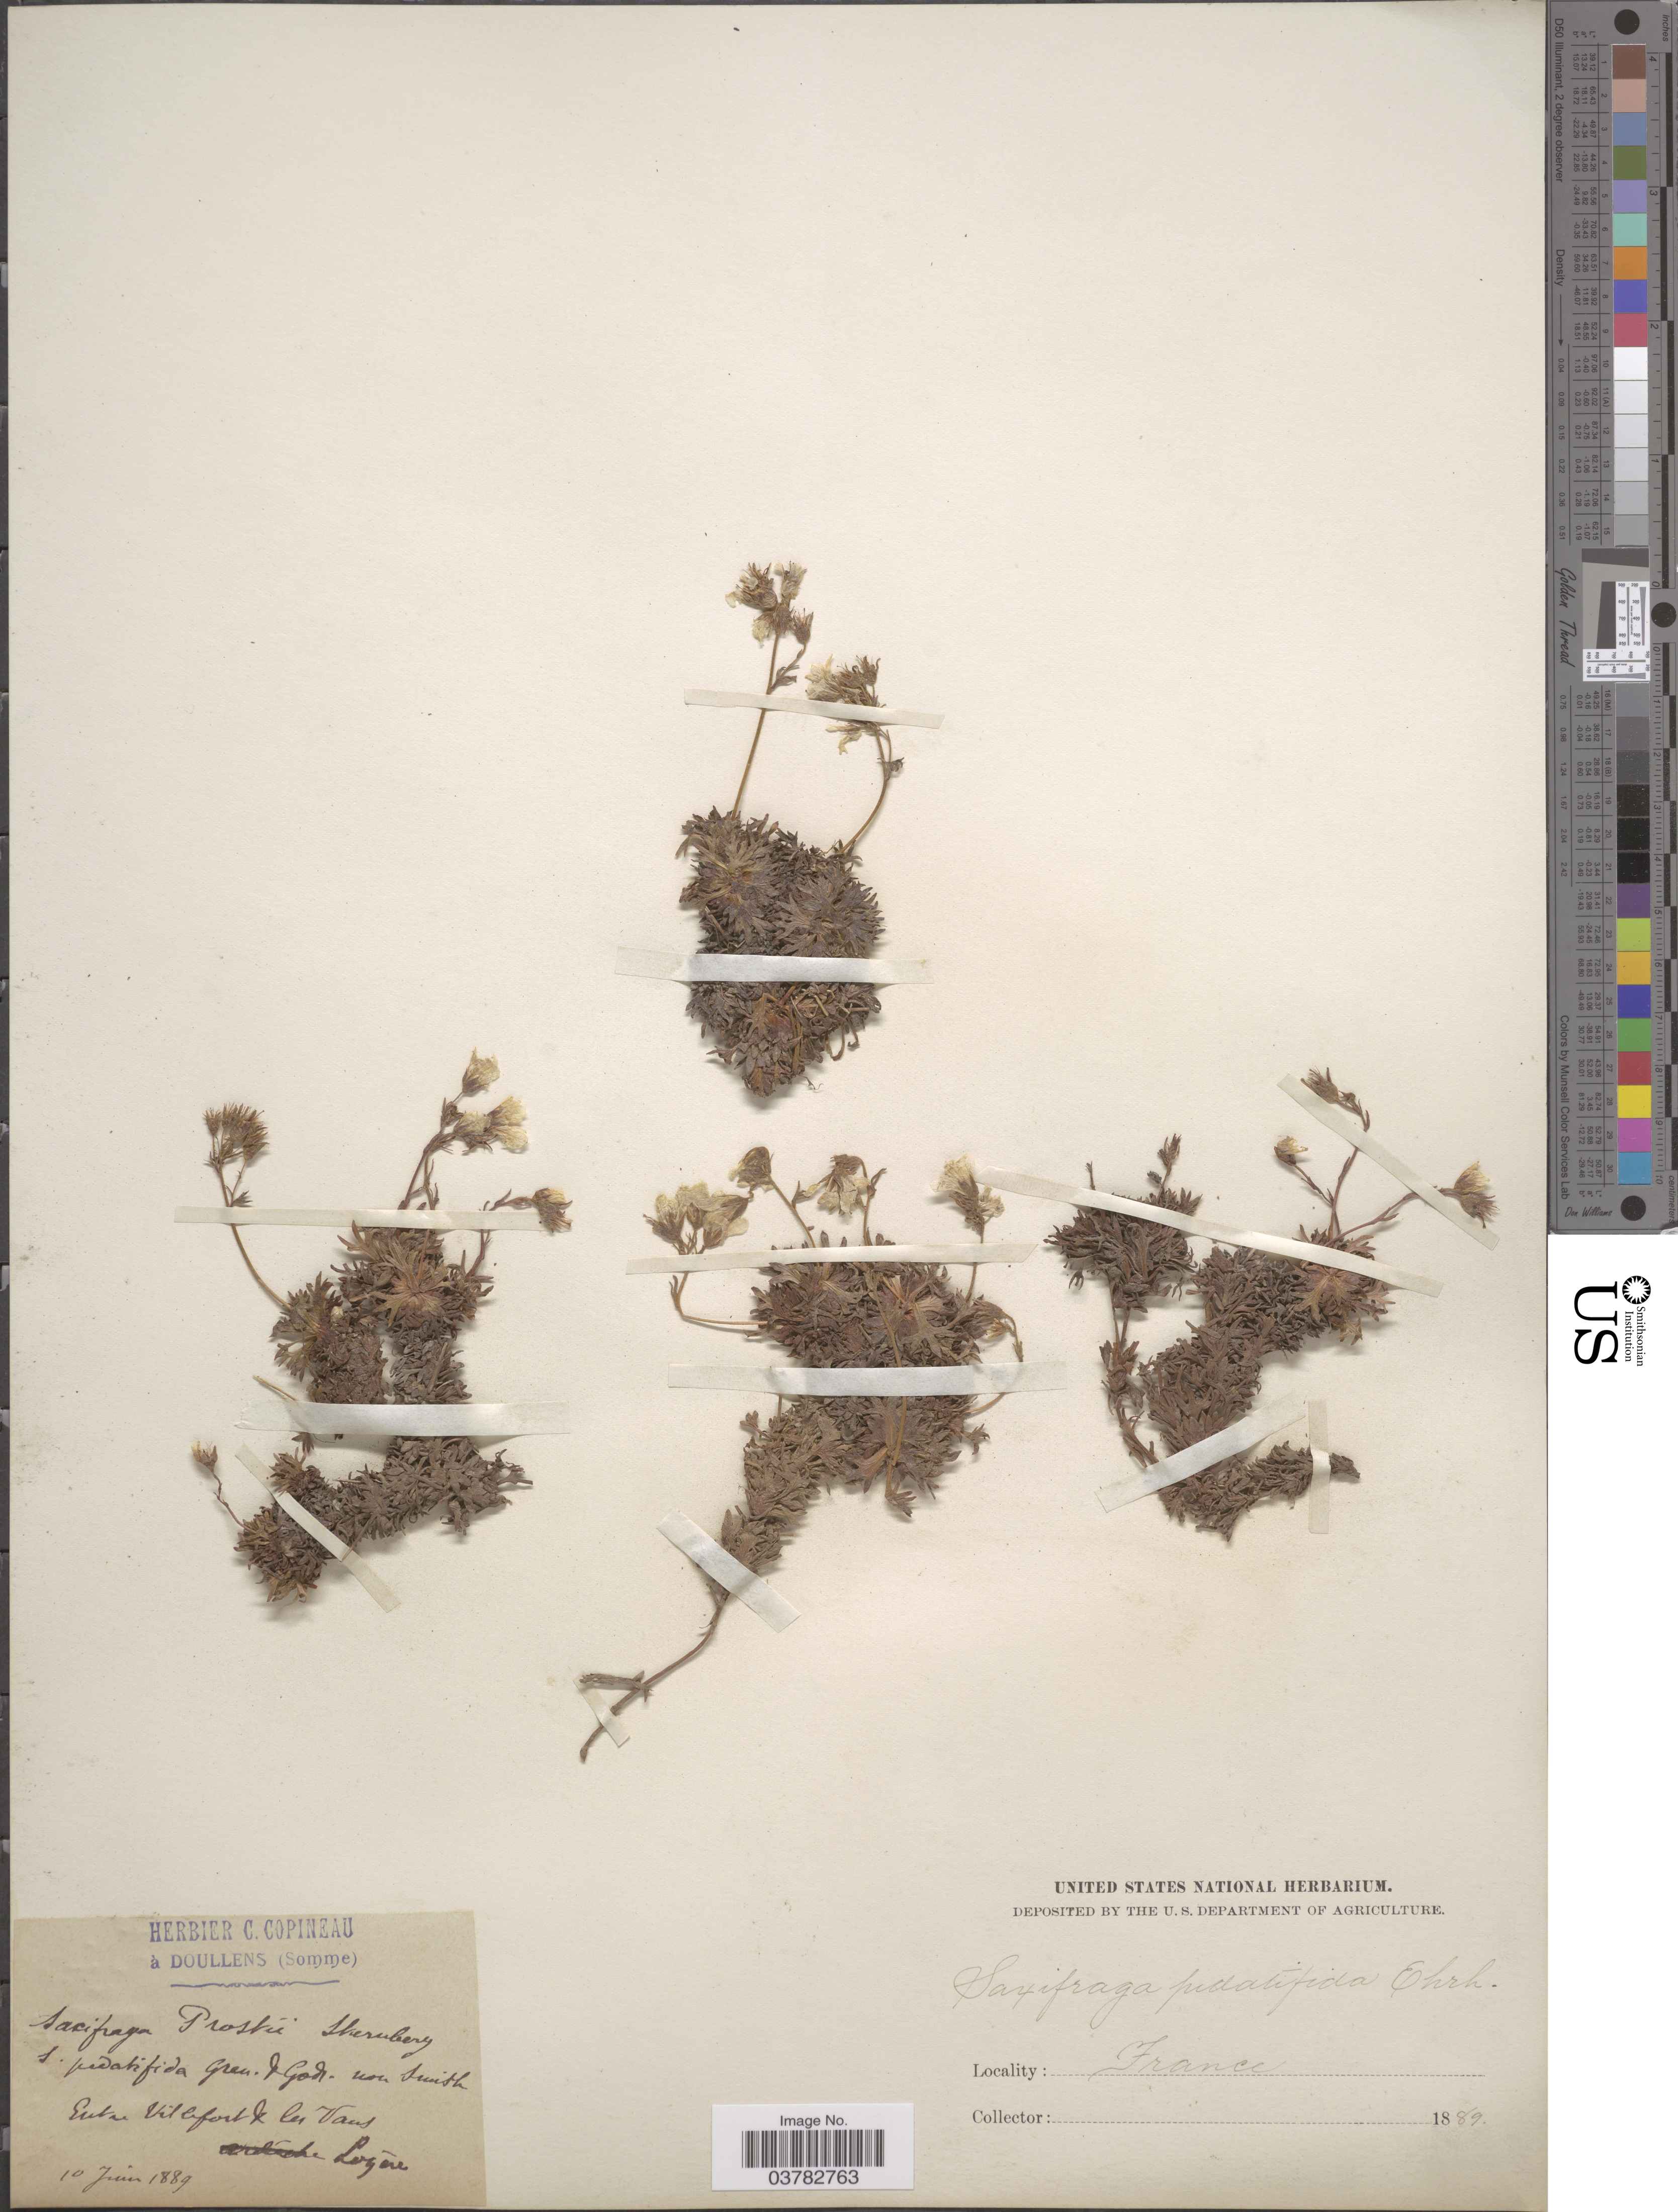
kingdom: Plantae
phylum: Tracheophyta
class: Magnoliopsida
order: Saxifragales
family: Saxifragaceae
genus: Saxifraga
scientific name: Saxifraga pedatifida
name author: Ehrh. ex Sm.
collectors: ex herb. C. Copineau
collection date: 1889-06-10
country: France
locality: Entre Villefort & les Vans Lozère.